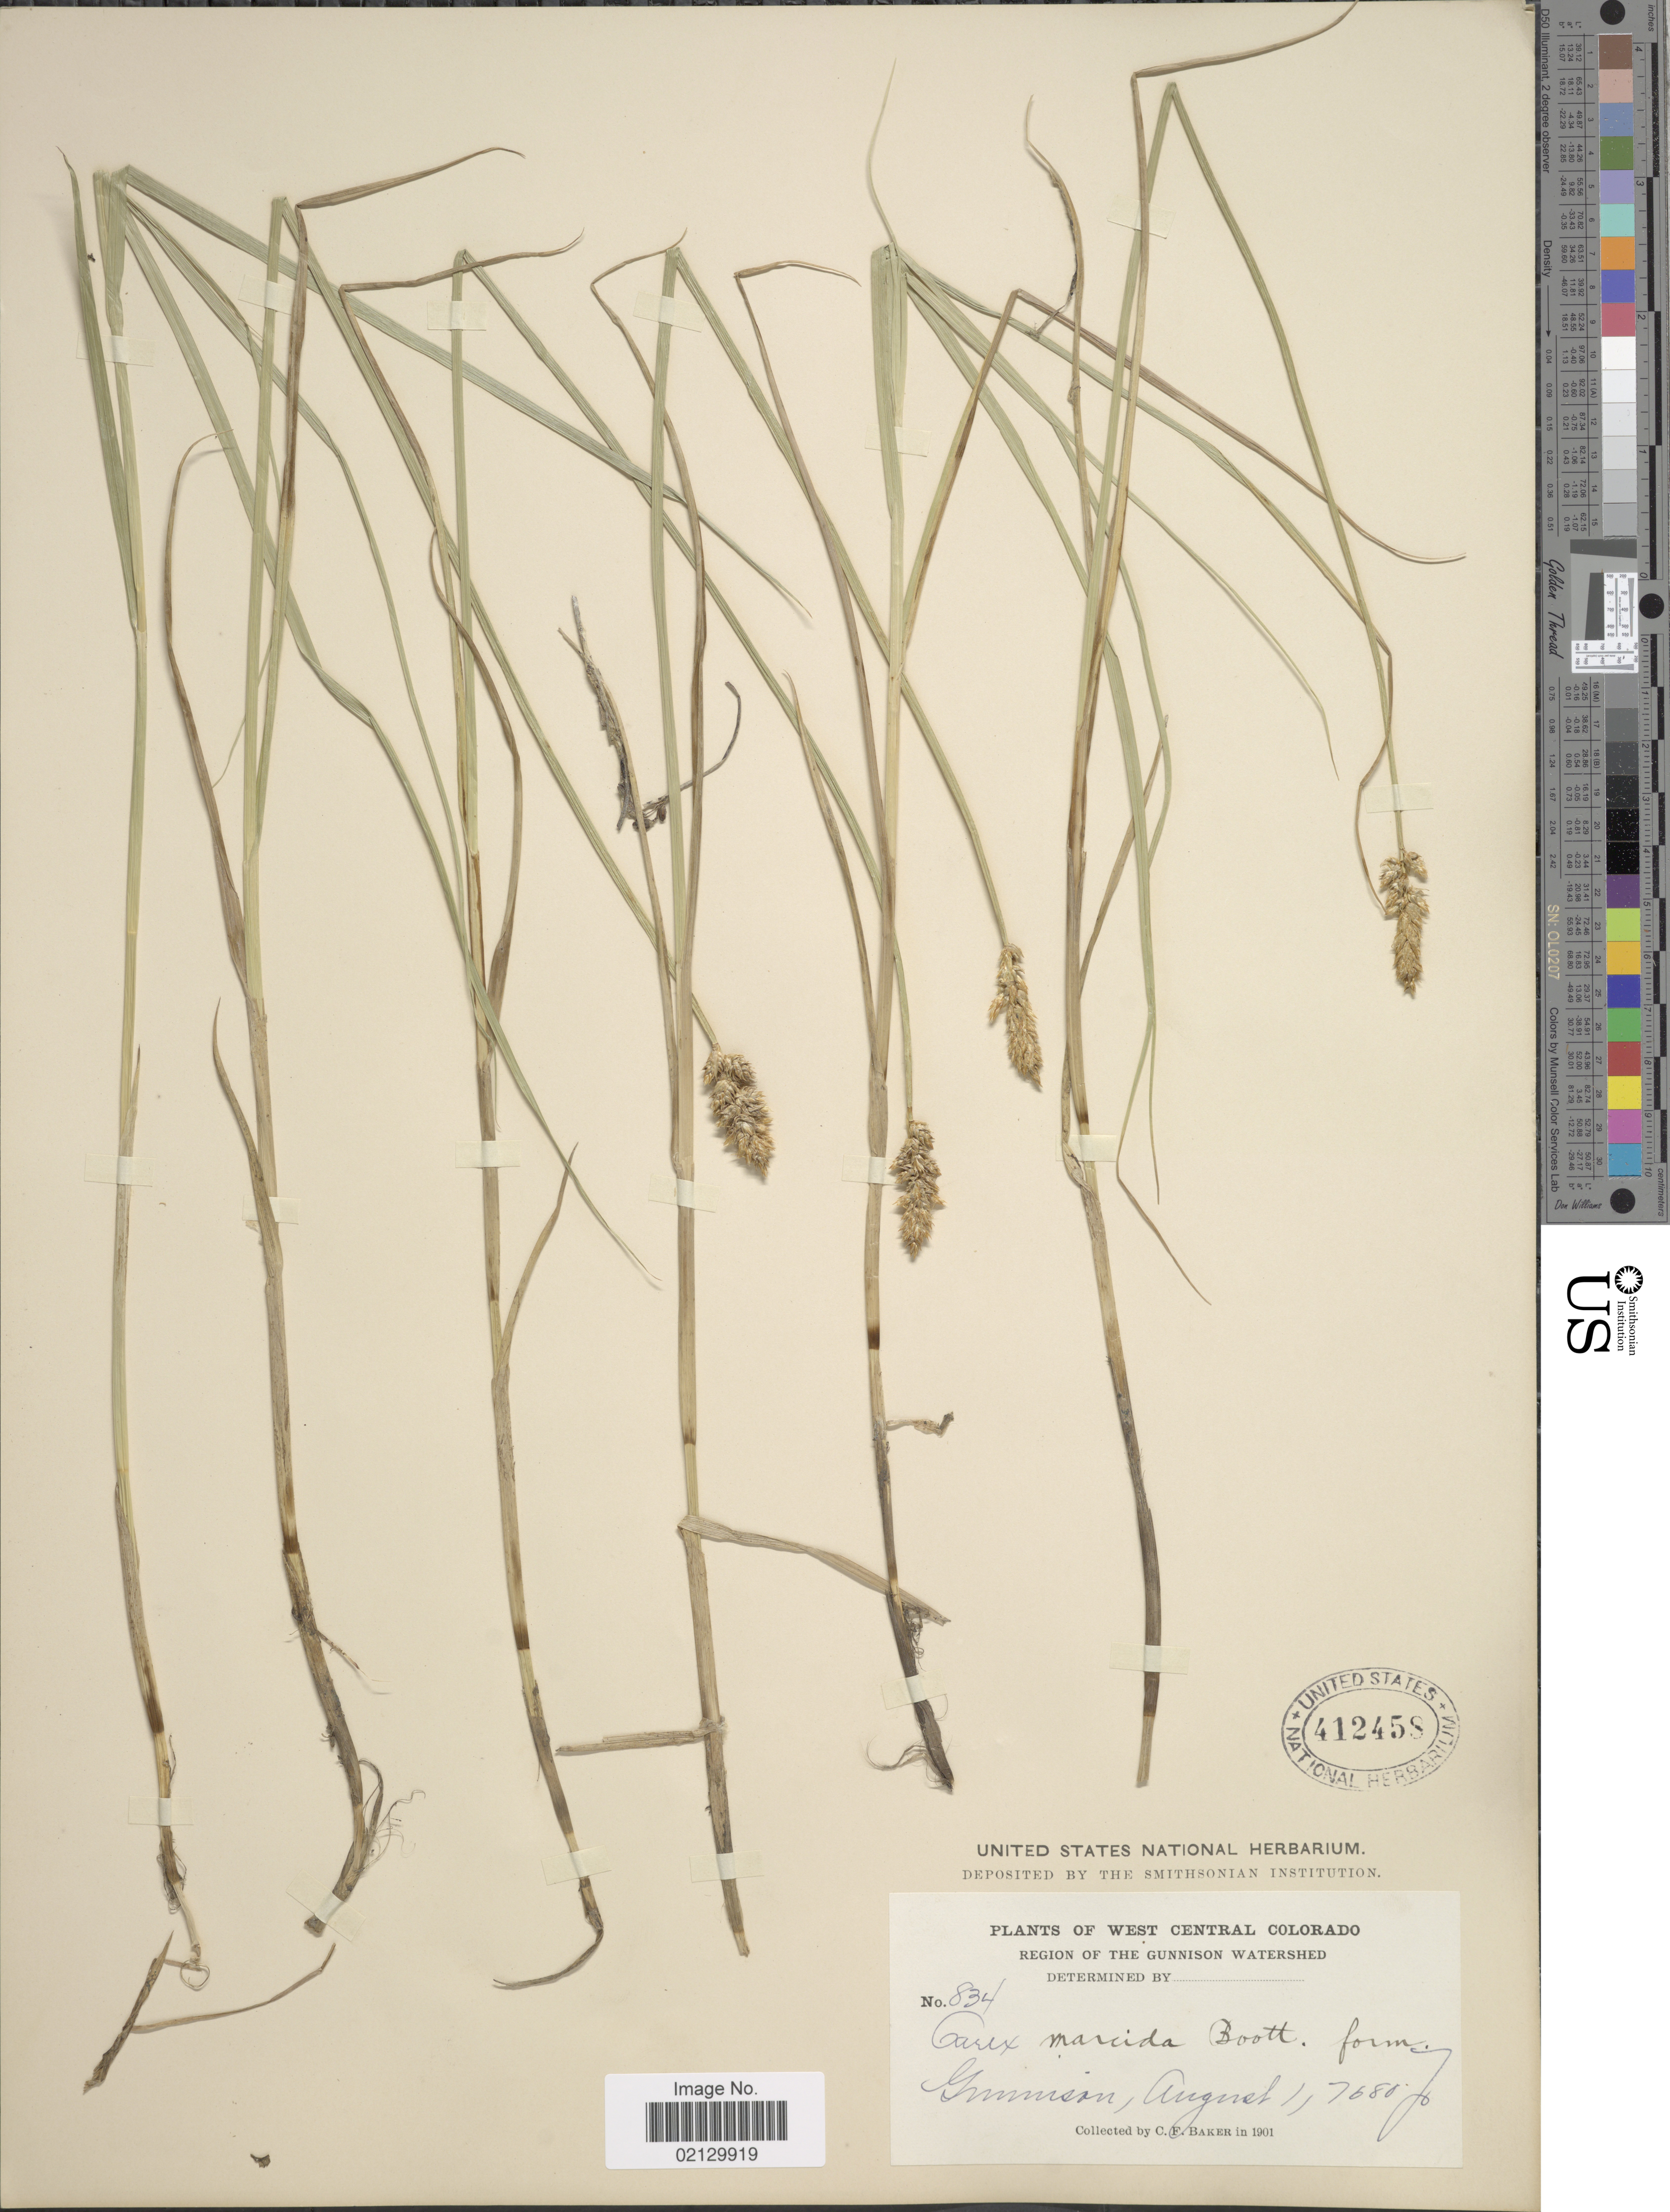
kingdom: Plantae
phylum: Tracheophyta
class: Liliopsida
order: Poales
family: Cyperaceae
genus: Carex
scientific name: Carex praegracilis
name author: W. Boott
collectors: C. F. Baker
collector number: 834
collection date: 1901-08-01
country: United States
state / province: Colorado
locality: West Central Colorado, Region of the Gunnison Watershed Gunnison.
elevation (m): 2341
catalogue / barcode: US 412458